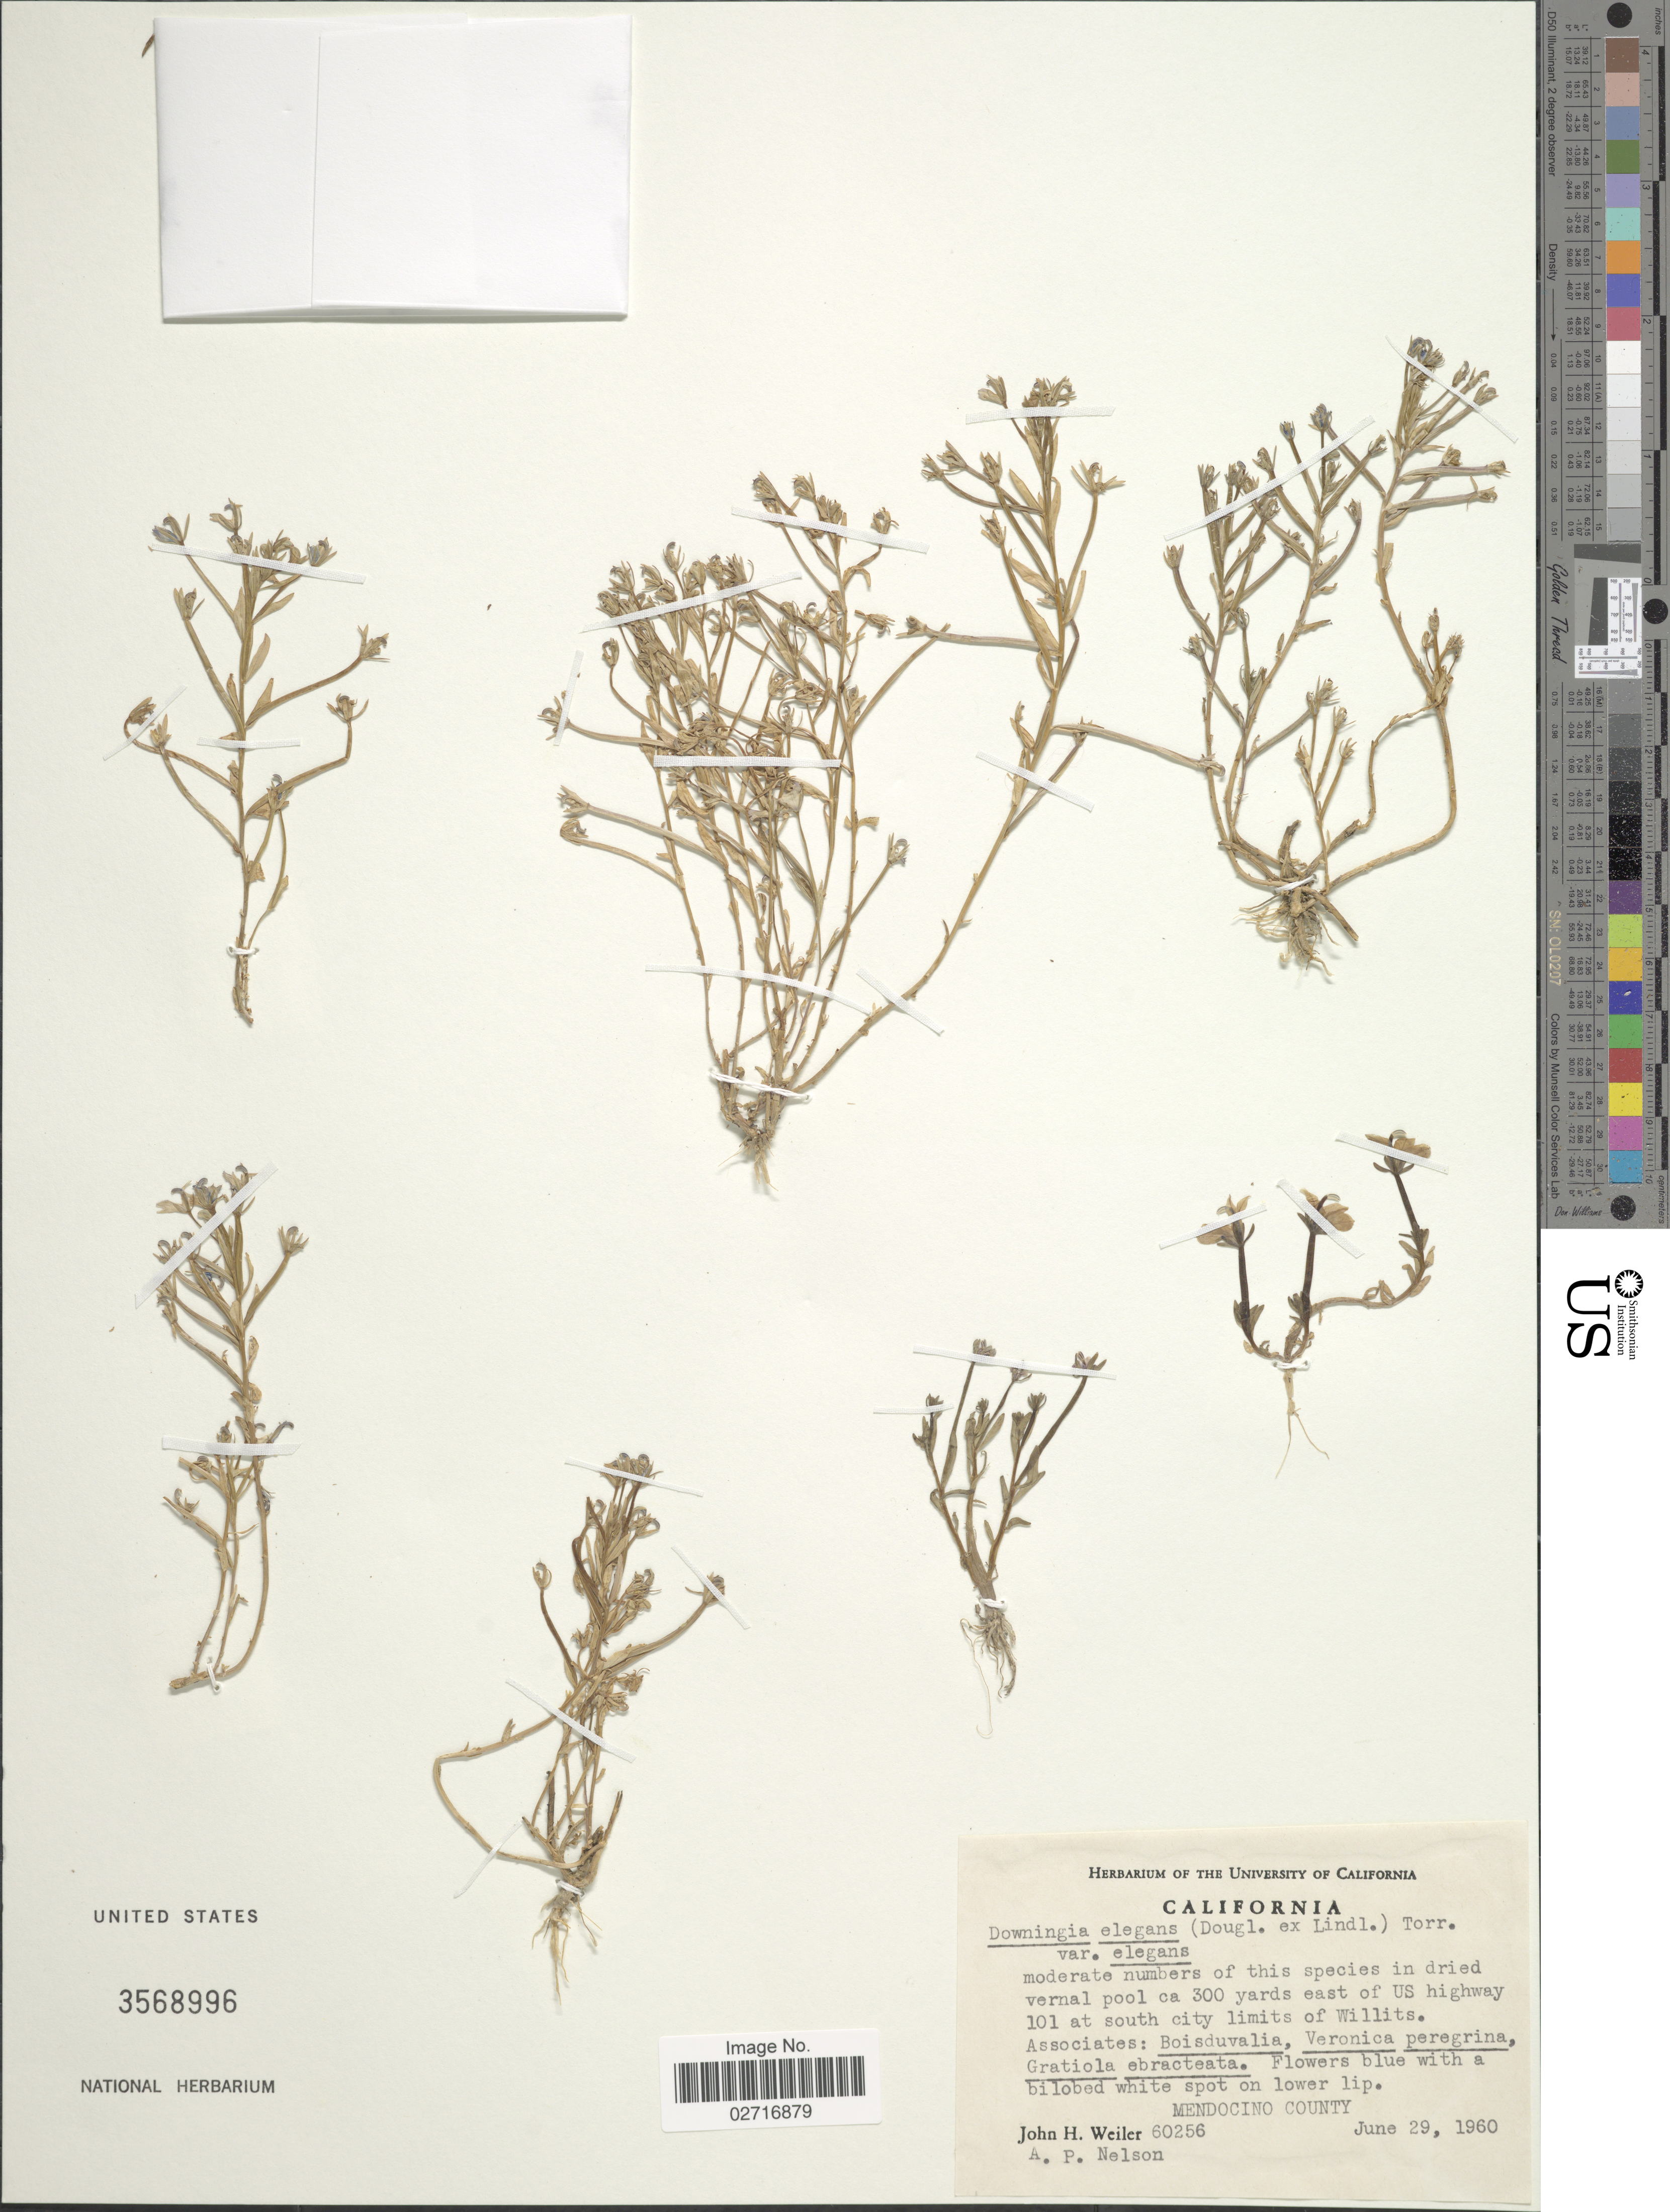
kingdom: Plantae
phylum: Tracheophyta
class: Magnoliopsida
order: Asterales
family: Campanulaceae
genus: Downingia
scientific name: Downingia elegans var. elegans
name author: (Douglas ex Lindl.) Torr. ex A. Gray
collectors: J. H. Weiler & A. Nelson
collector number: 60256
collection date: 1960-06-29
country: United States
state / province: California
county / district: Mendocino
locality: Moderate numbers of this species in dried vernal pool ca 300 yards east of the US highway 101 at south city limits of Willits. Mendocino County.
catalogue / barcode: US 3568996